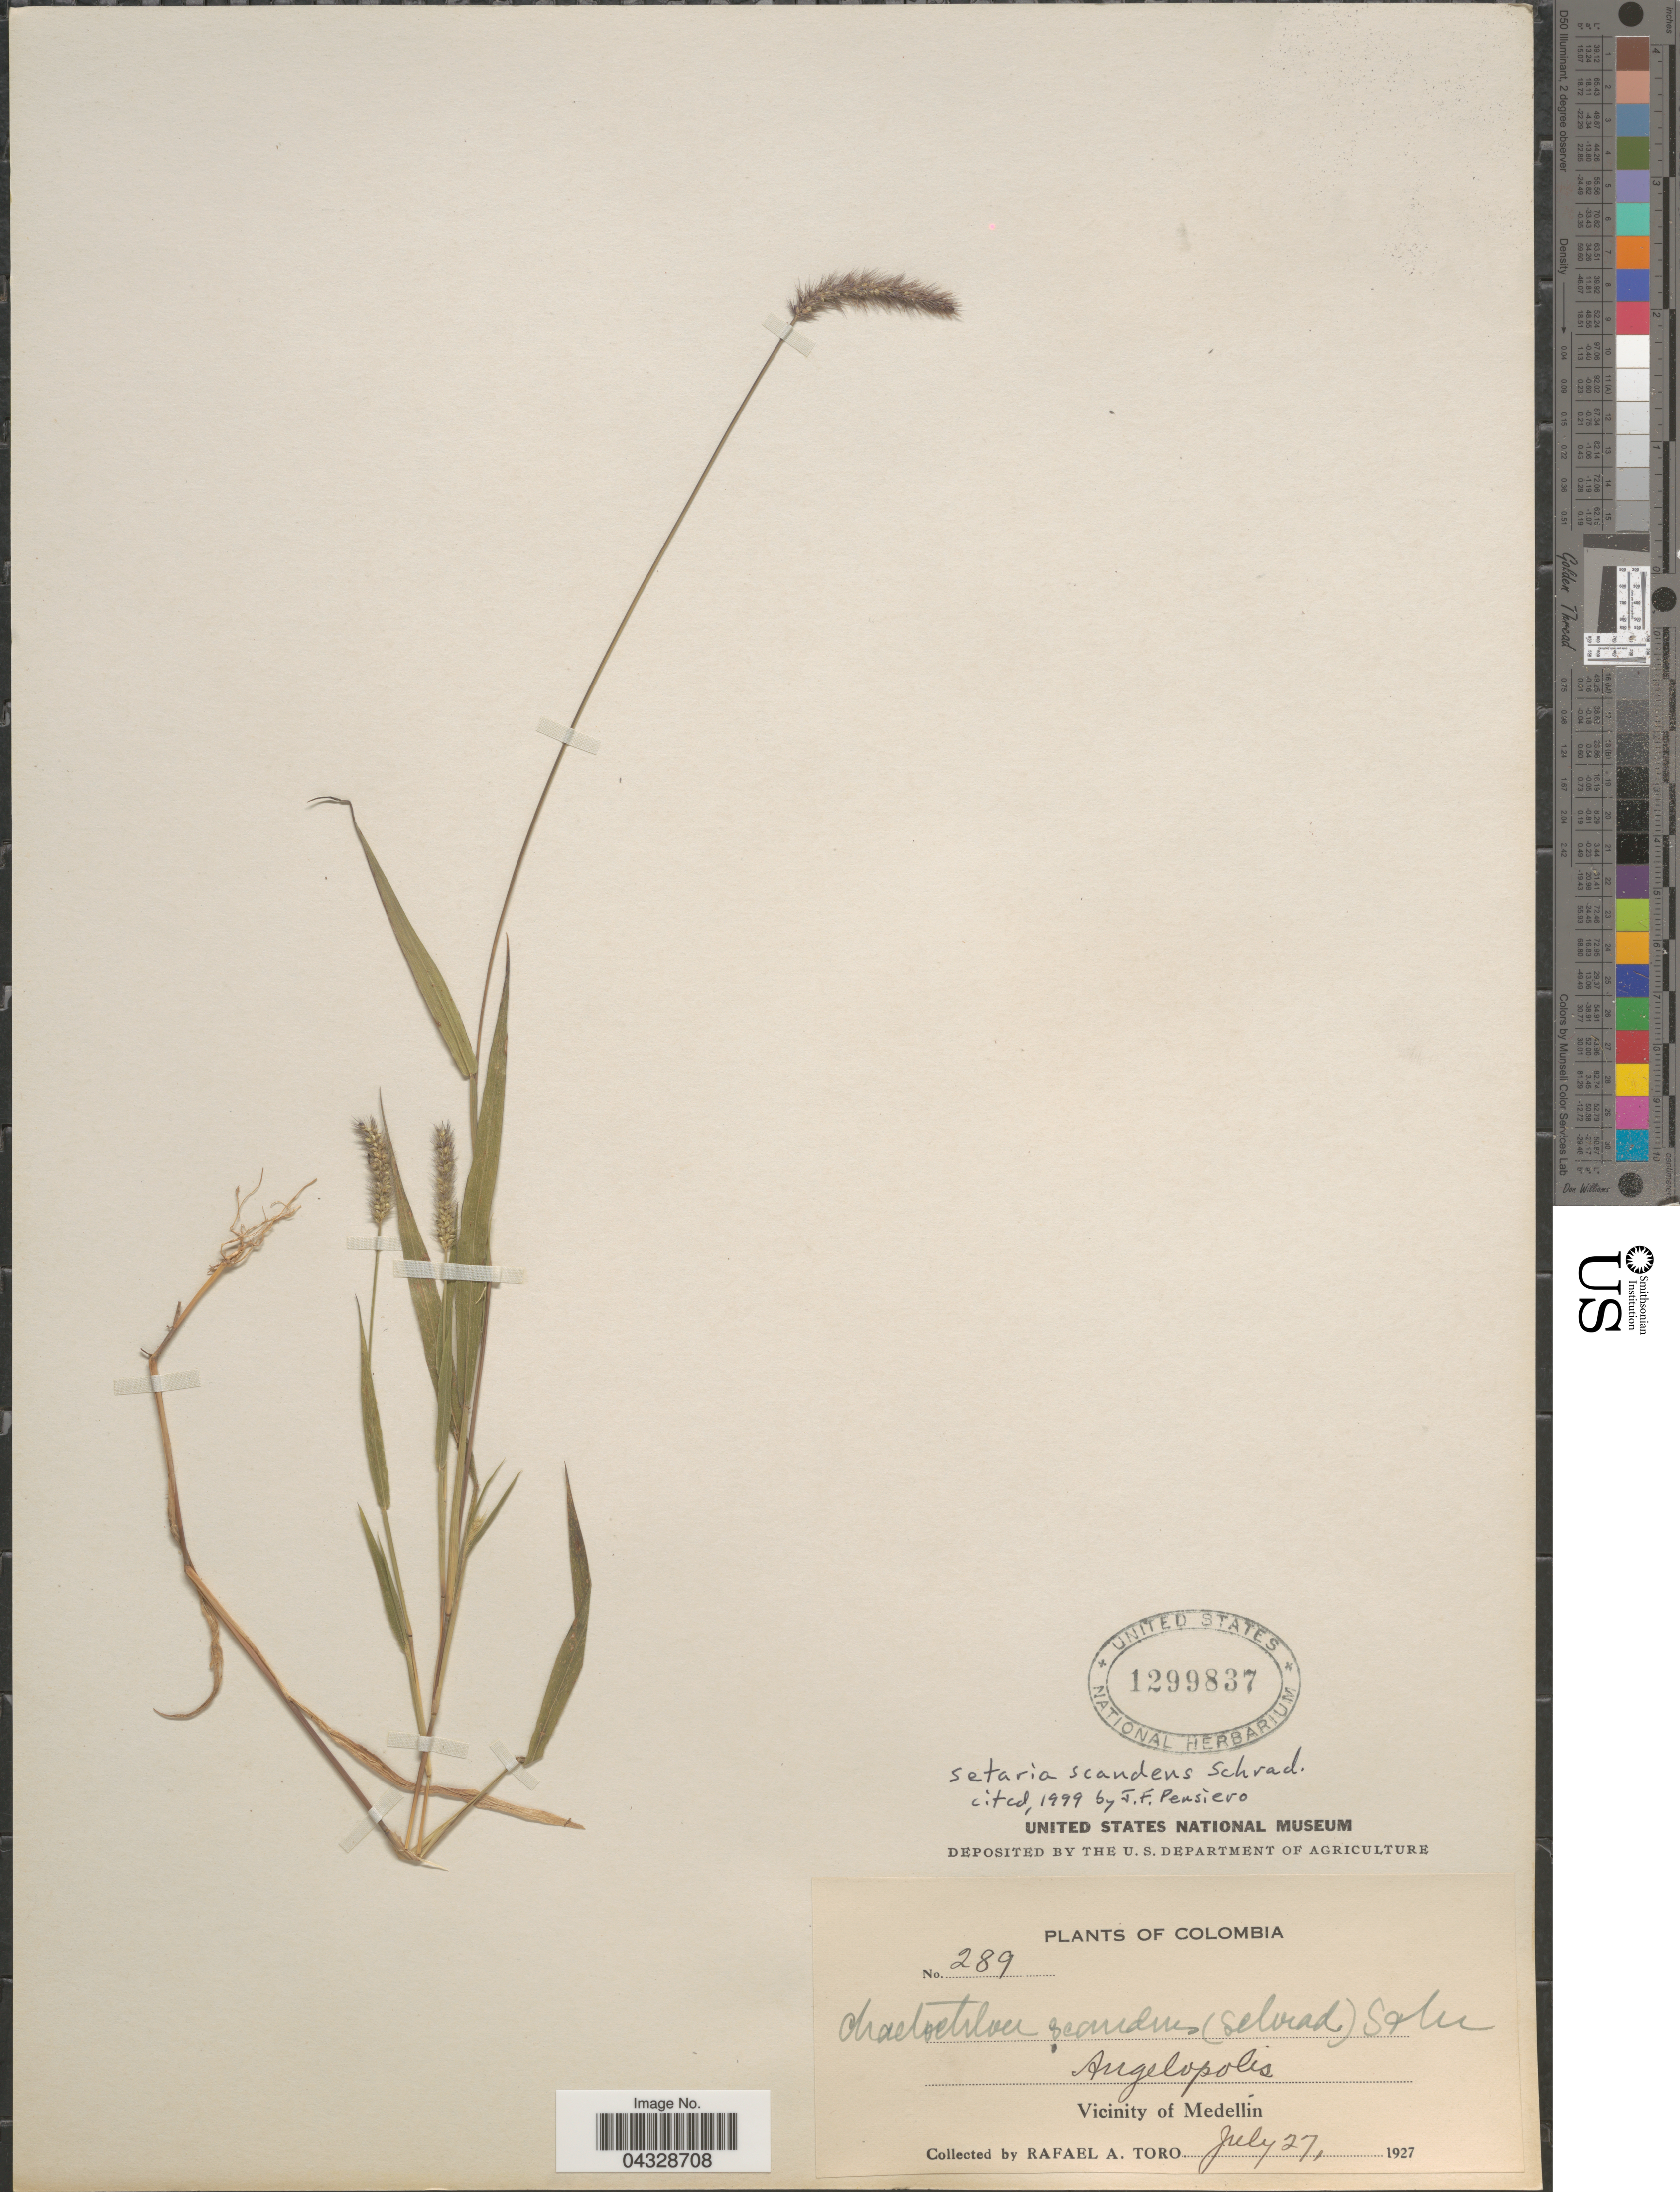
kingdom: Plantae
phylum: Tracheophyta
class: Liliopsida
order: Poales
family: Poaceae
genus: Setaria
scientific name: Setaria scandens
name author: Schrad. ex Schult.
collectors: R. A. Toro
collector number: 289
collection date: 1927-07-27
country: Colombia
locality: Angelopolis. Vicinity of Medellín.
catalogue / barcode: US 1299837